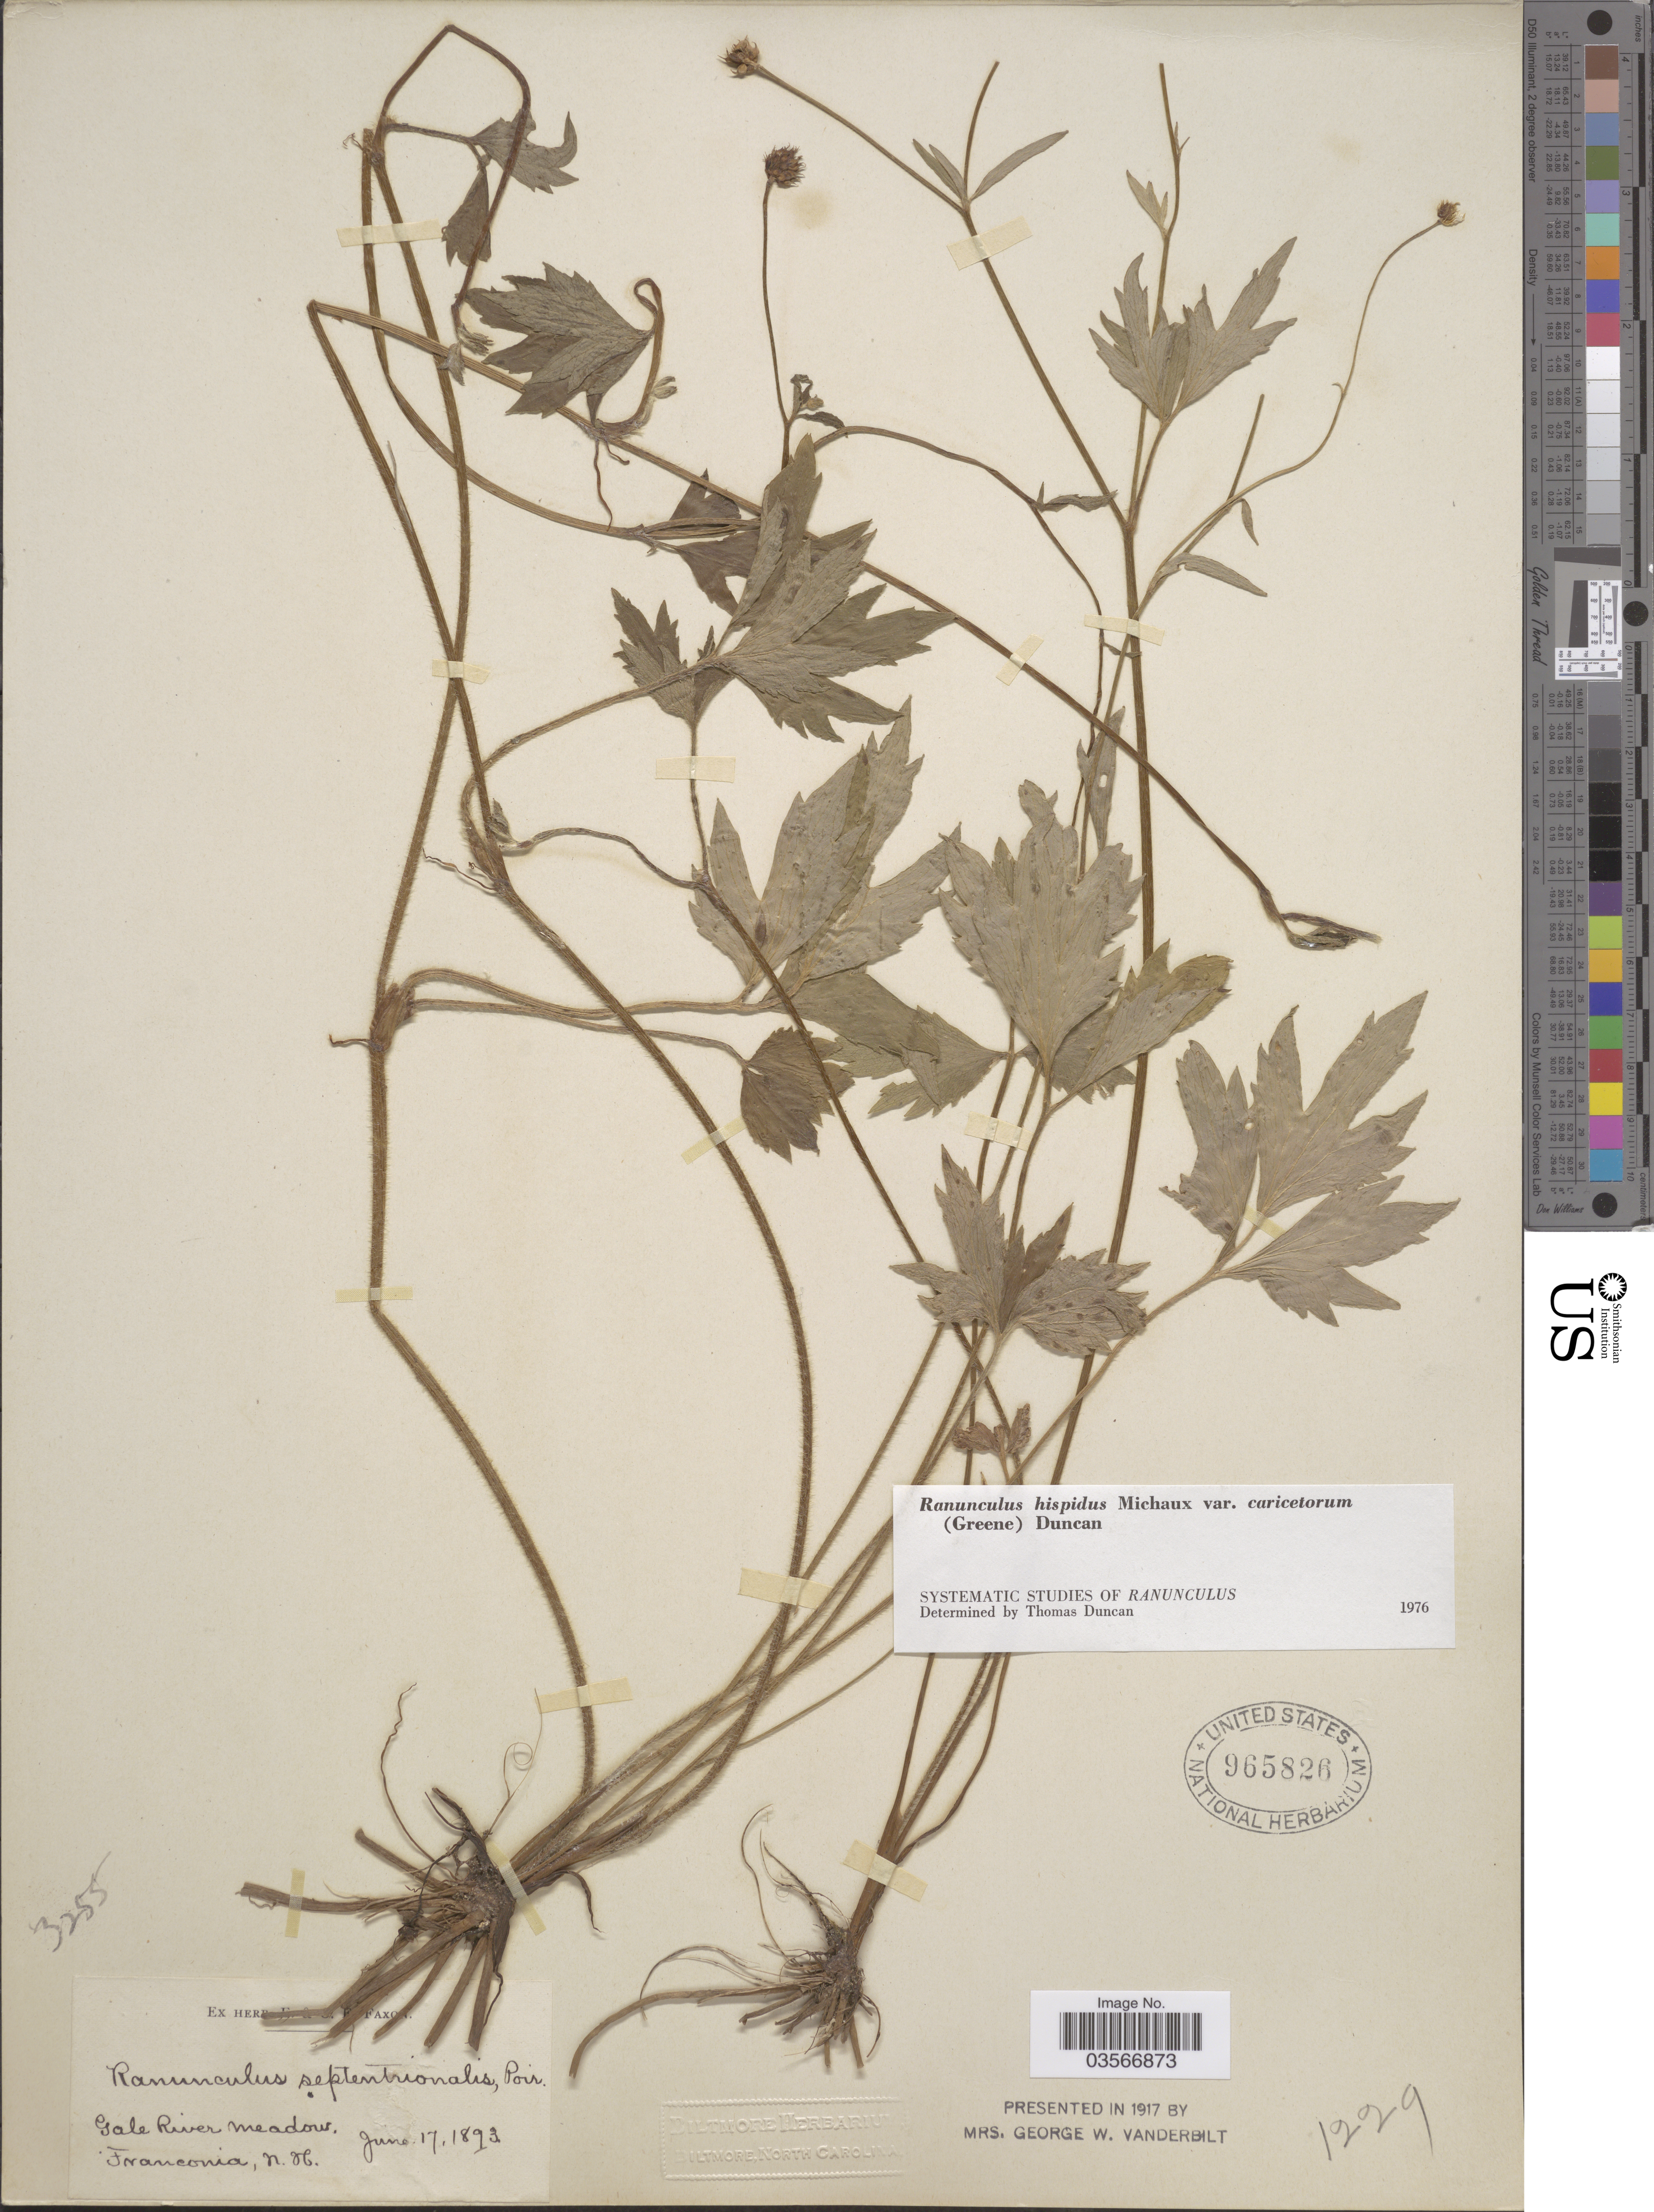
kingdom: Plantae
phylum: Tracheophyta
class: Magnoliopsida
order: Ranunculales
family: Ranunculaceae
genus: Ranunculus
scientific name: Ranunculus hispidus var. caricetorum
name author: Michx.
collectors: ex herb. E. & C.E. Faxon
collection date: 1893-06-17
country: United States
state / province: New Hampshire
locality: Gale River meadows, Franconia.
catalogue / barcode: US 965826